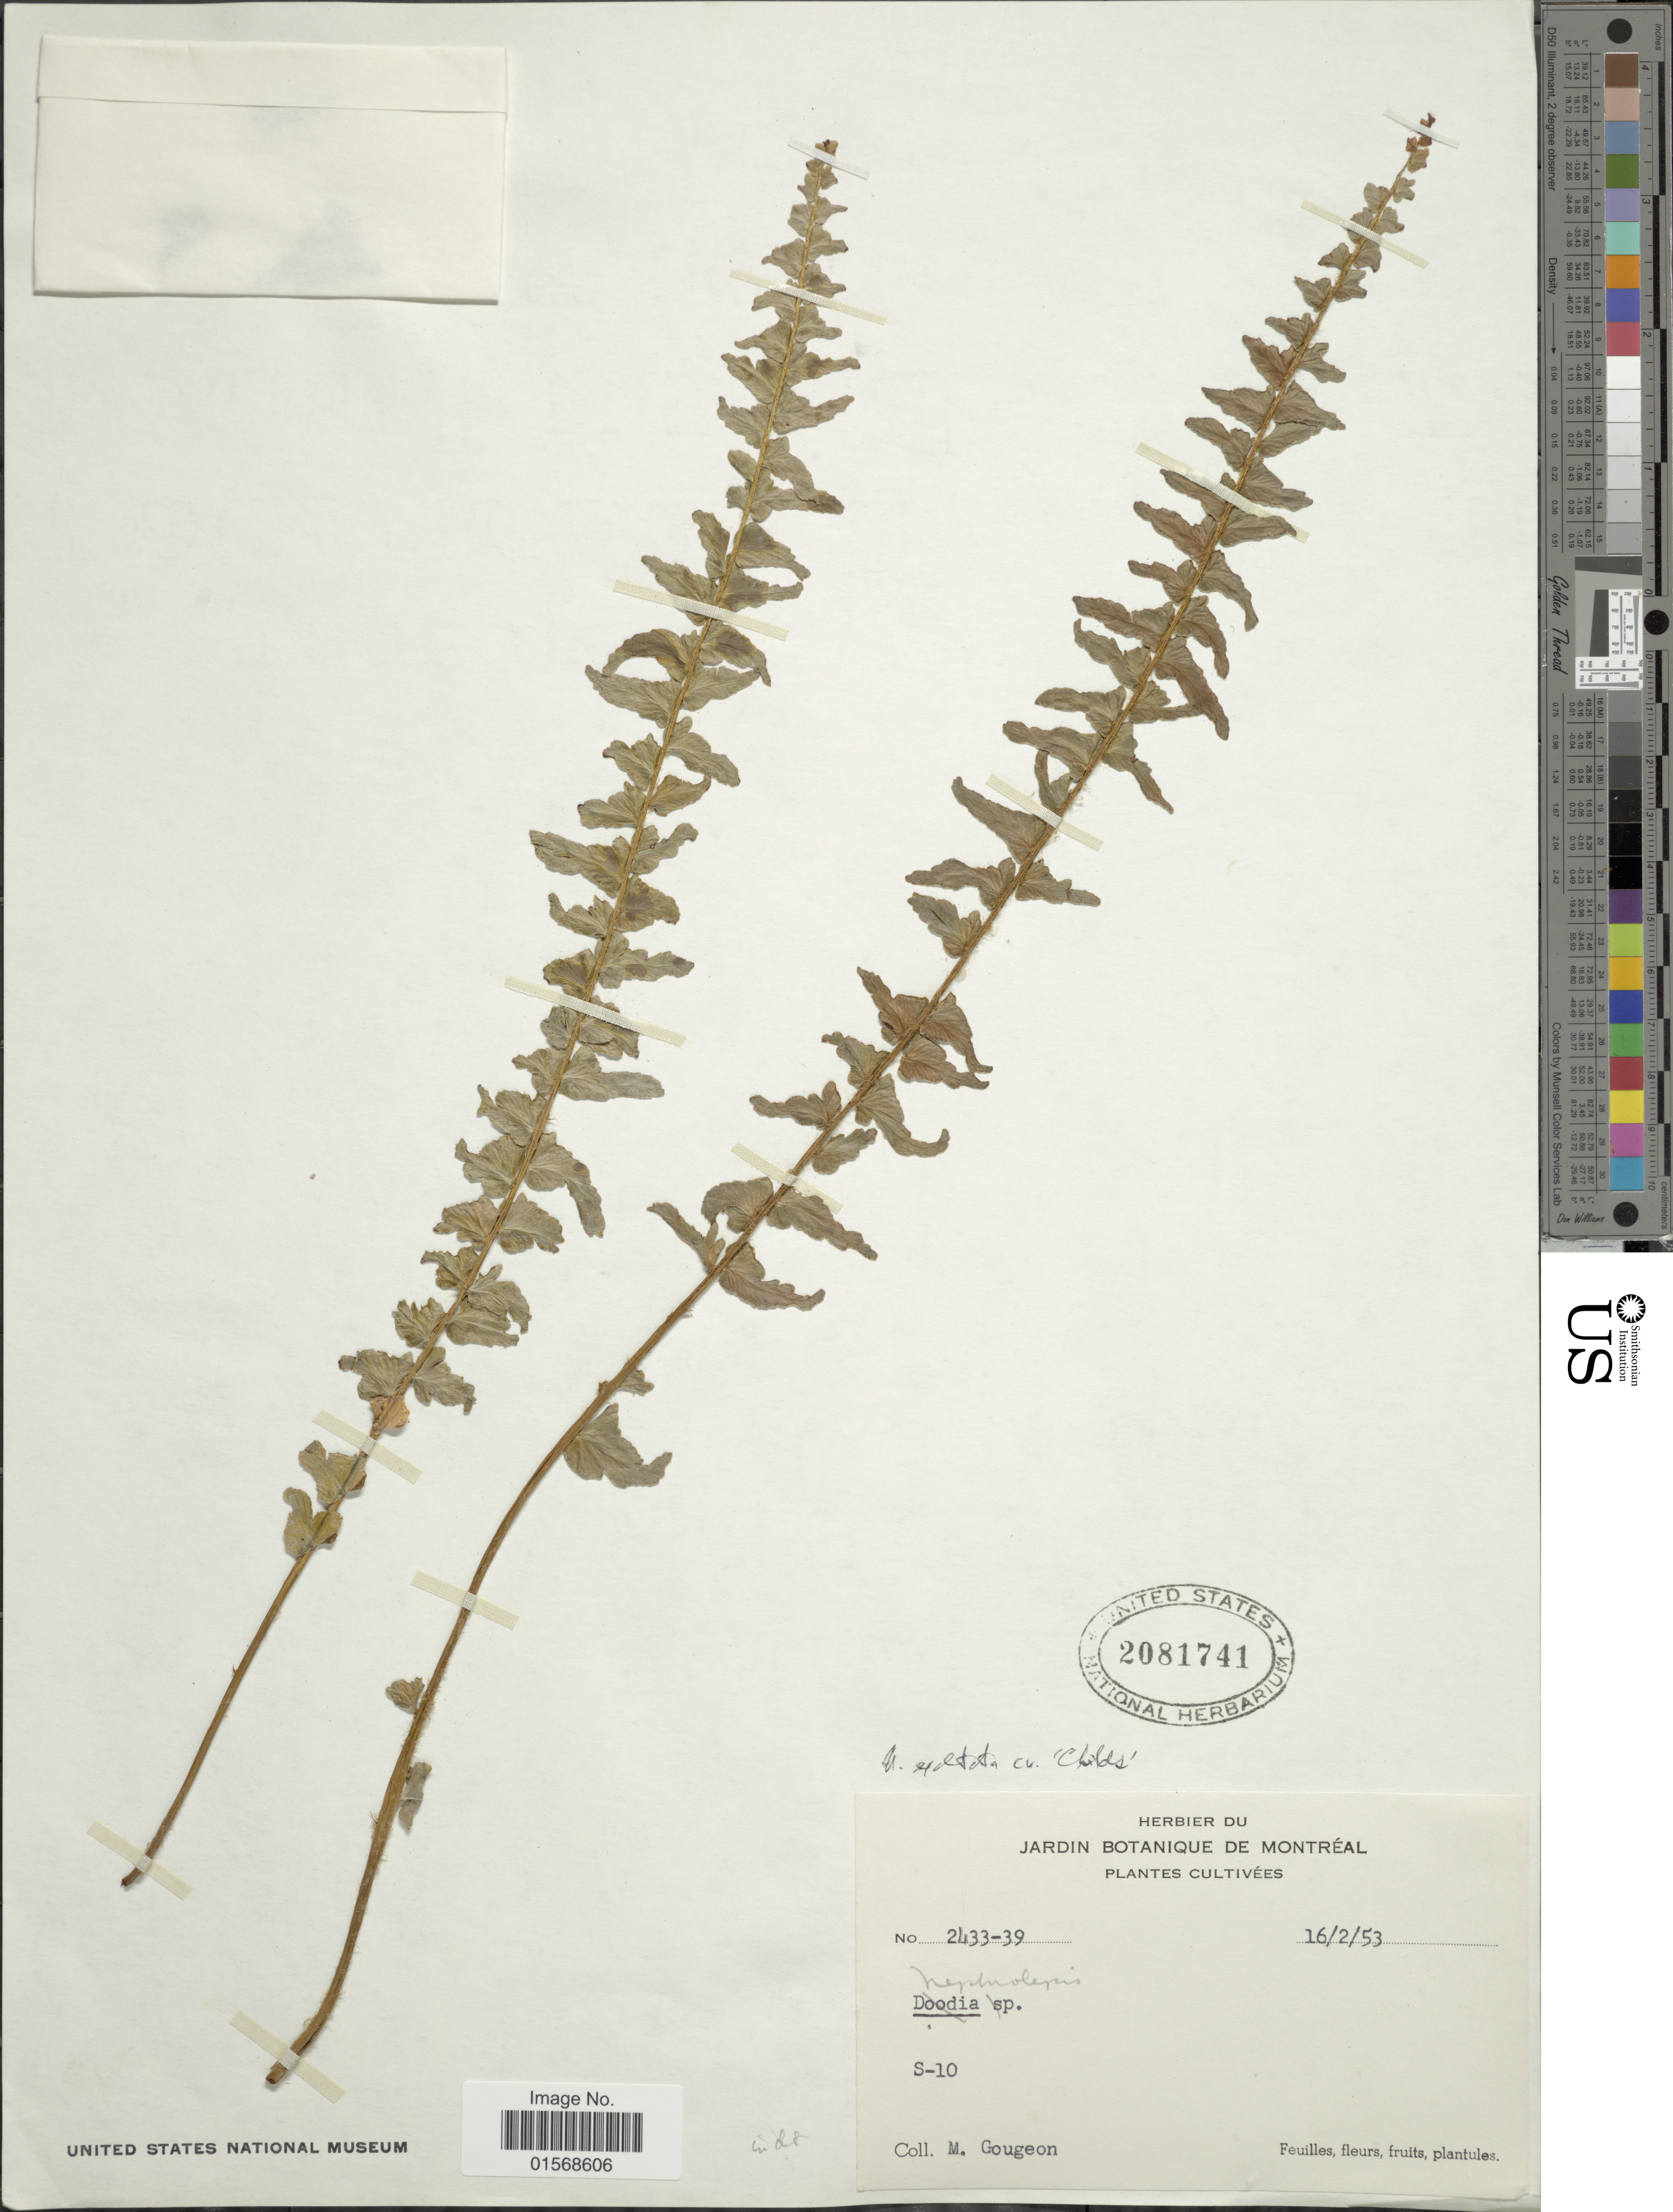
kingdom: Plantae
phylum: Tracheophyta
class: Polypodiopsida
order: Polypodiales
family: Nephrolepidaceae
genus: Nephrolepis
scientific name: Nephrolepis 'Childs'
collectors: M. Gougeon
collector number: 2433-39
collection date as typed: Transcribed d/m/y: 16/2/53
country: Canada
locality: S-10. [unsure placement]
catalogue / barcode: US 2081741